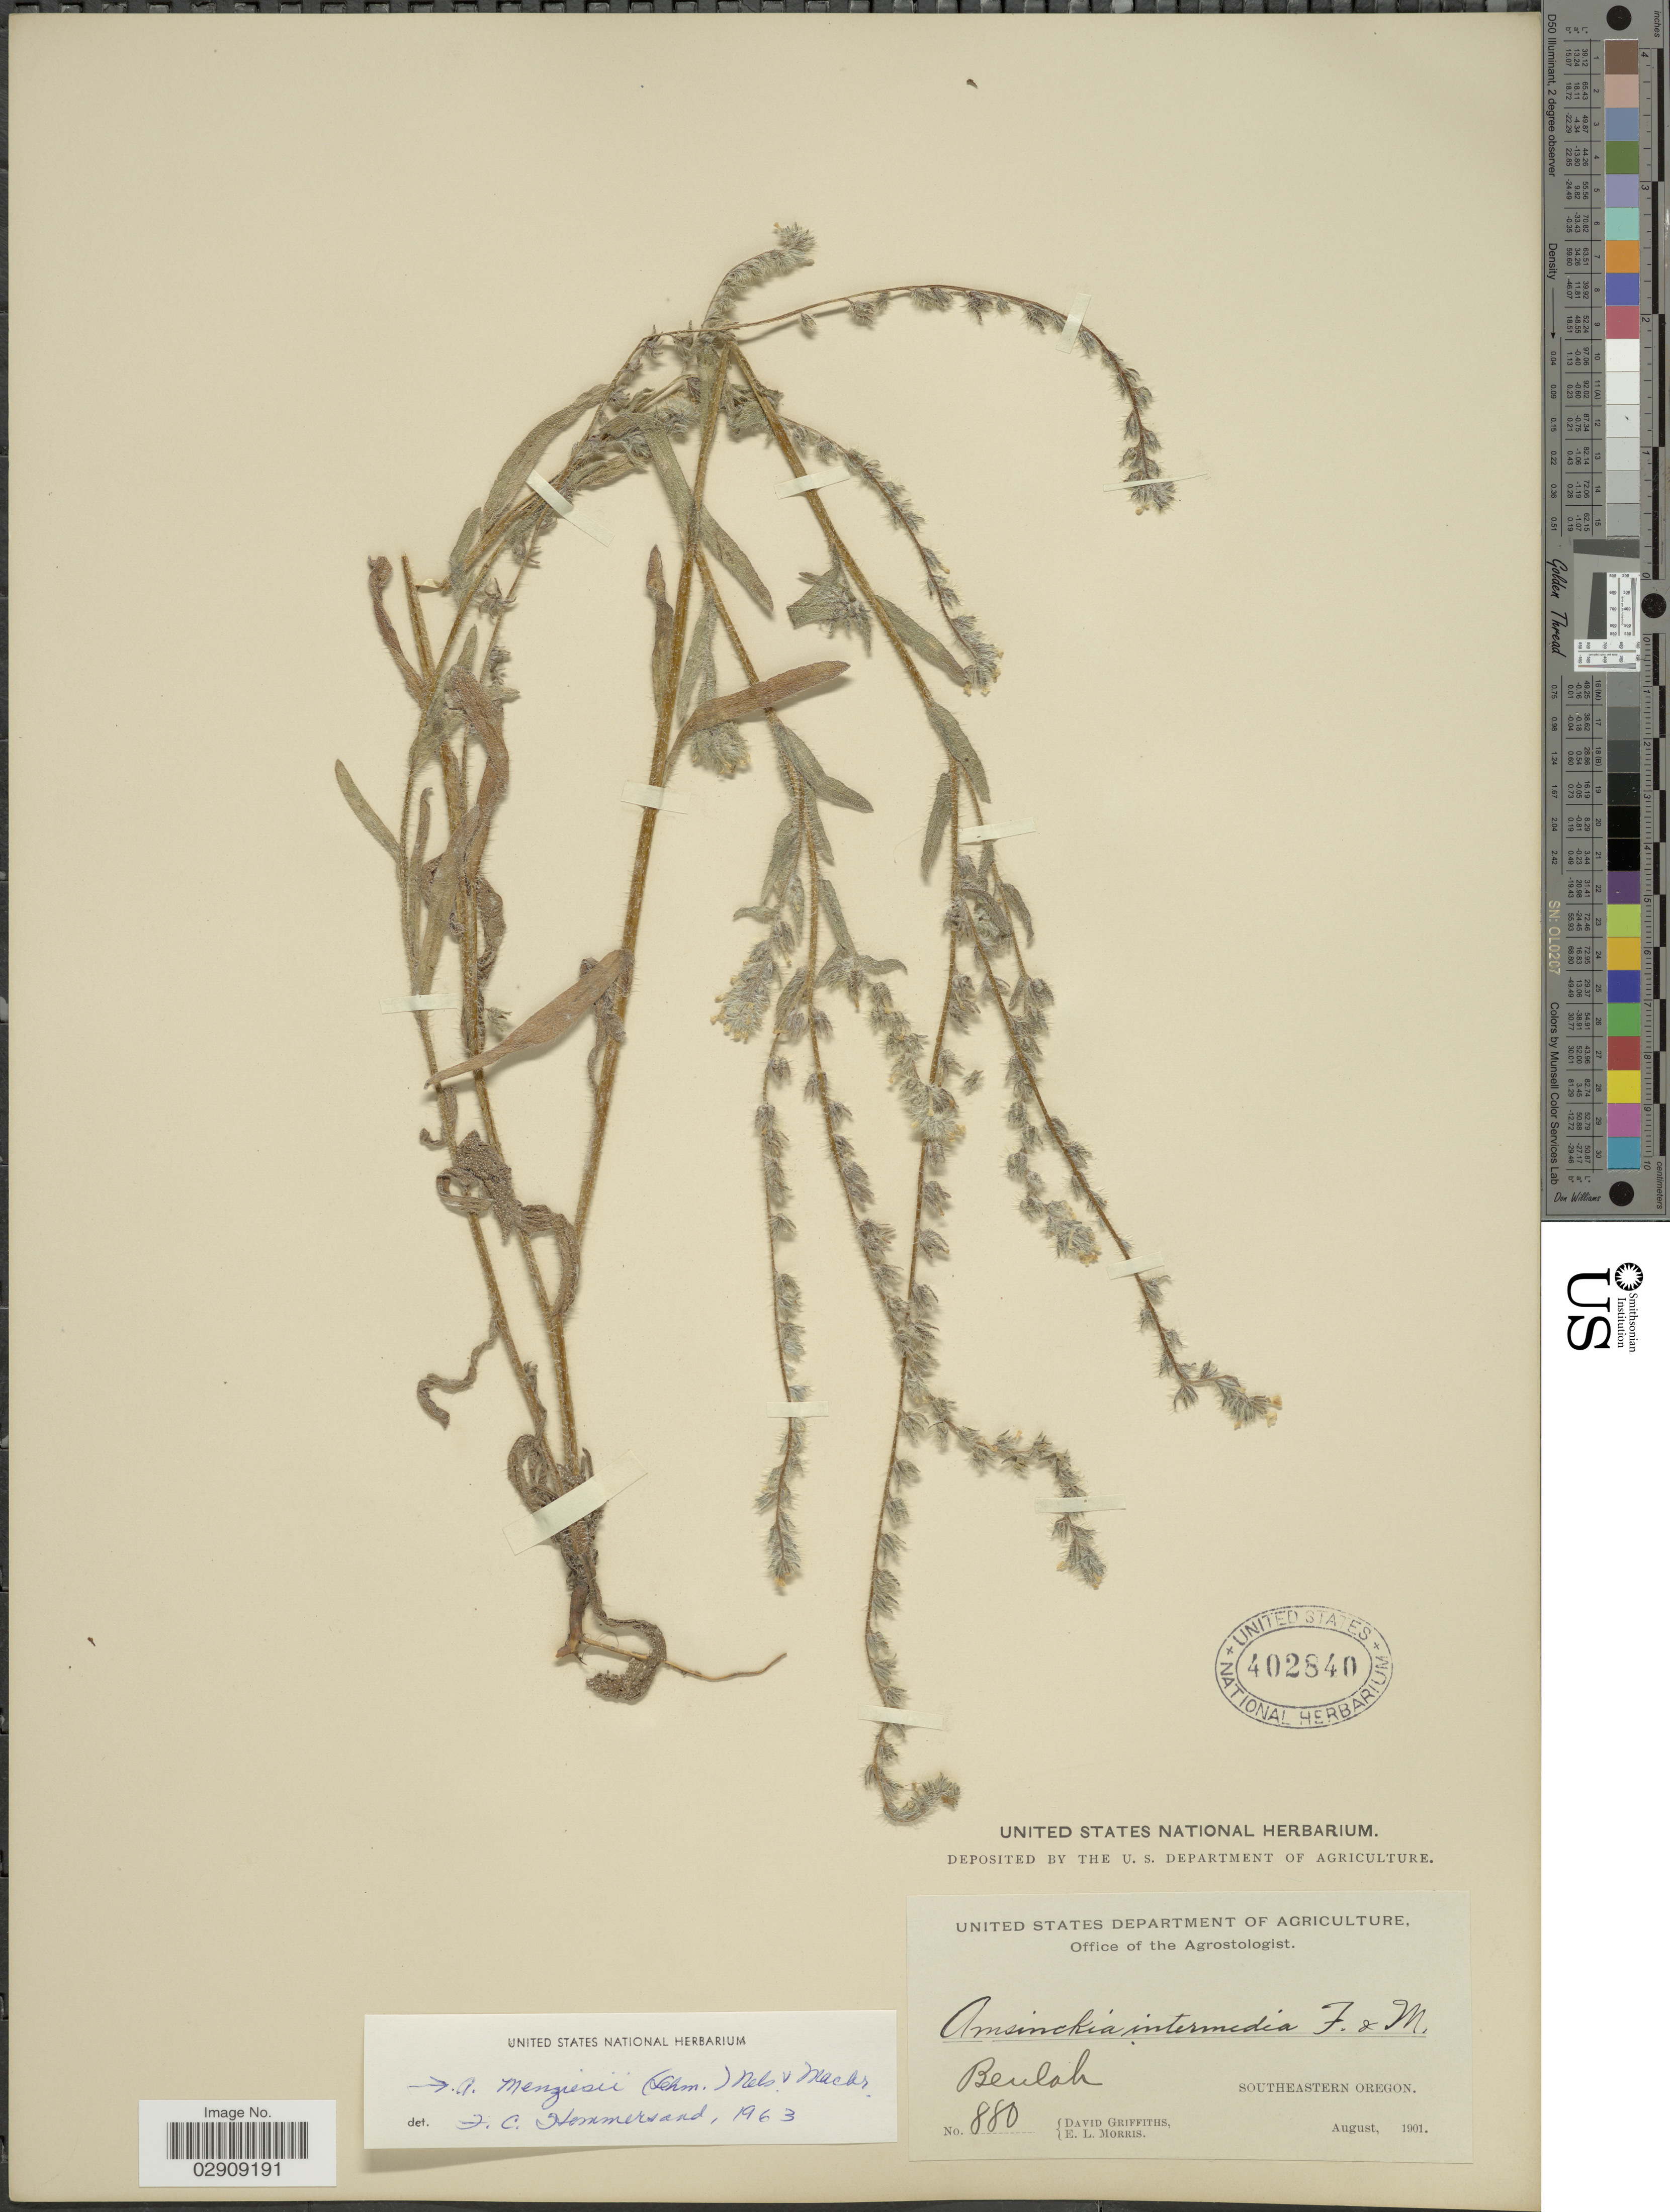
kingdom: Plantae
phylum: Tracheophyta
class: Magnoliopsida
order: Boraginales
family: Boraginaceae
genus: Amsinckia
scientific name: Amsinckia menziesii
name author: A. Nelson & J.F. Macbr.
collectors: D. Griffiths & E. Morris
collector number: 880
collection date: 1901-08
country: United States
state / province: Oregon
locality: Beulah, Southeastern Oregon.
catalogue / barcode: US 402840